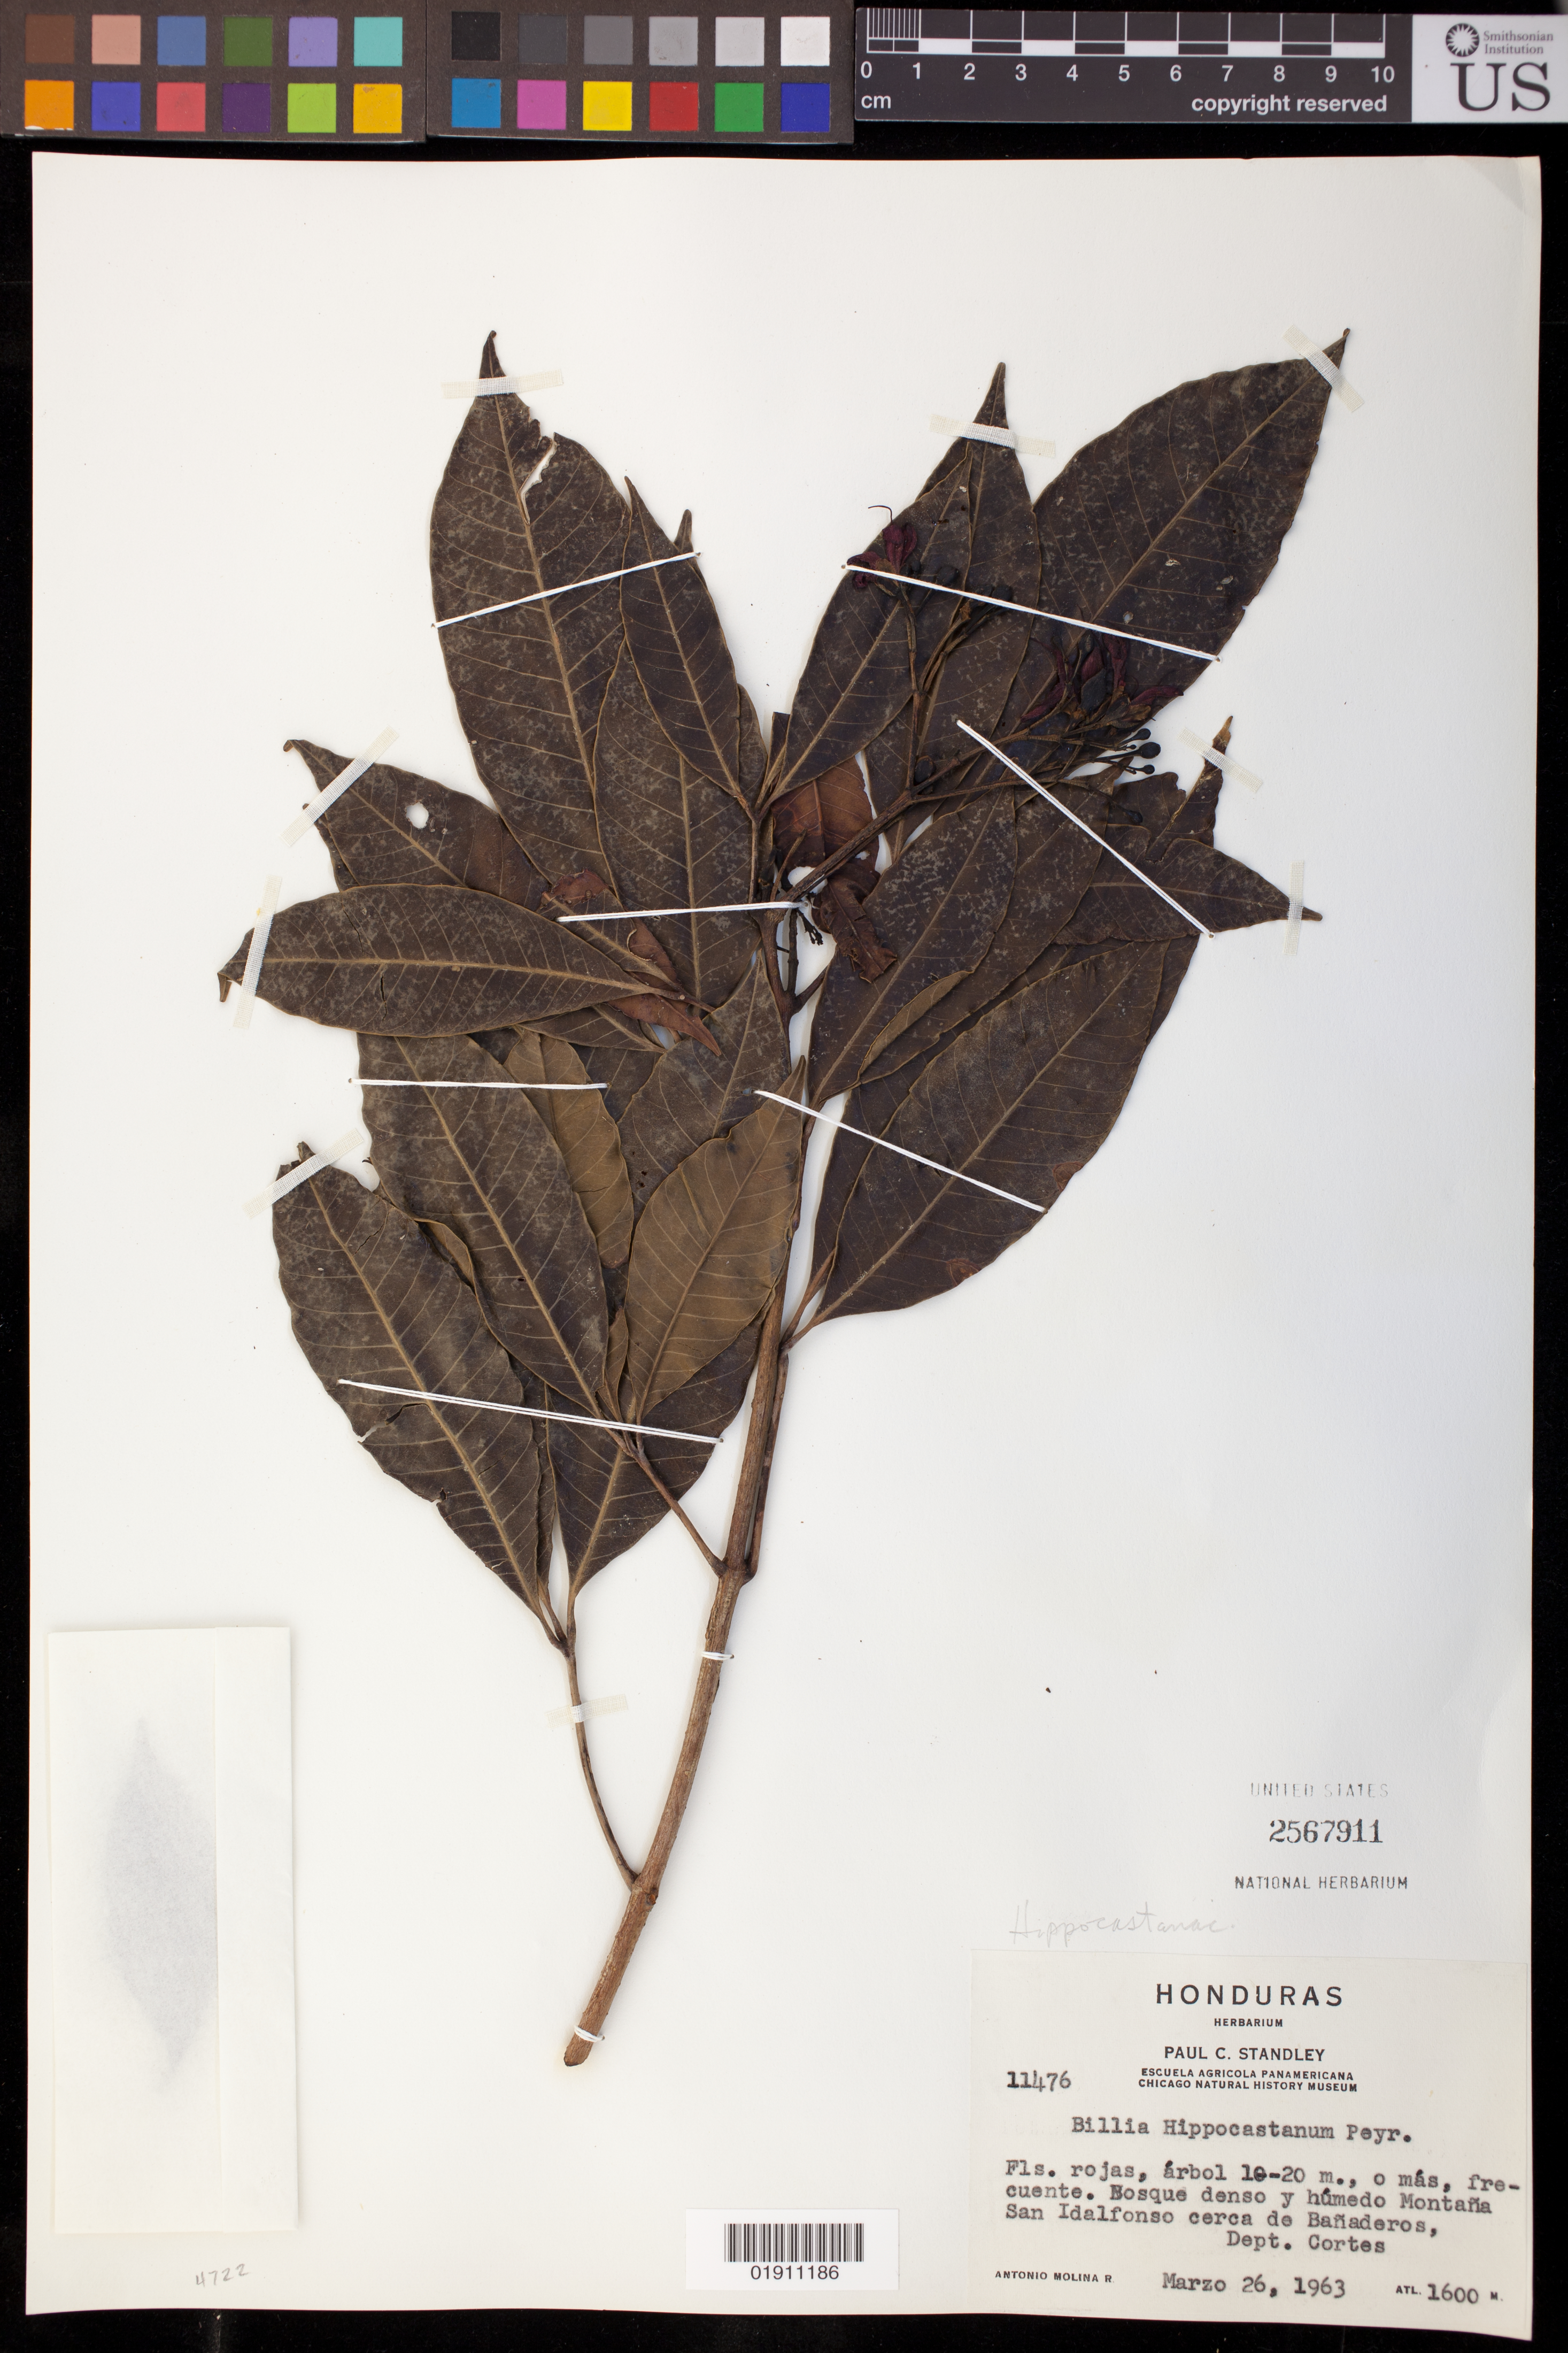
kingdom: Plantae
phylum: Tracheophyta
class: Magnoliopsida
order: Sapindales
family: Sapindaceae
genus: Billia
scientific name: Billia hippocastanum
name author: Peyr.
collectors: A. Molina R.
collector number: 11476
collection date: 1963-03-26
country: Honduras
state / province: Cortés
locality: Montana San Idalfonso cerca de Banaderos, Dept. Cortes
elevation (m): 1600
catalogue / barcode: US 2567911